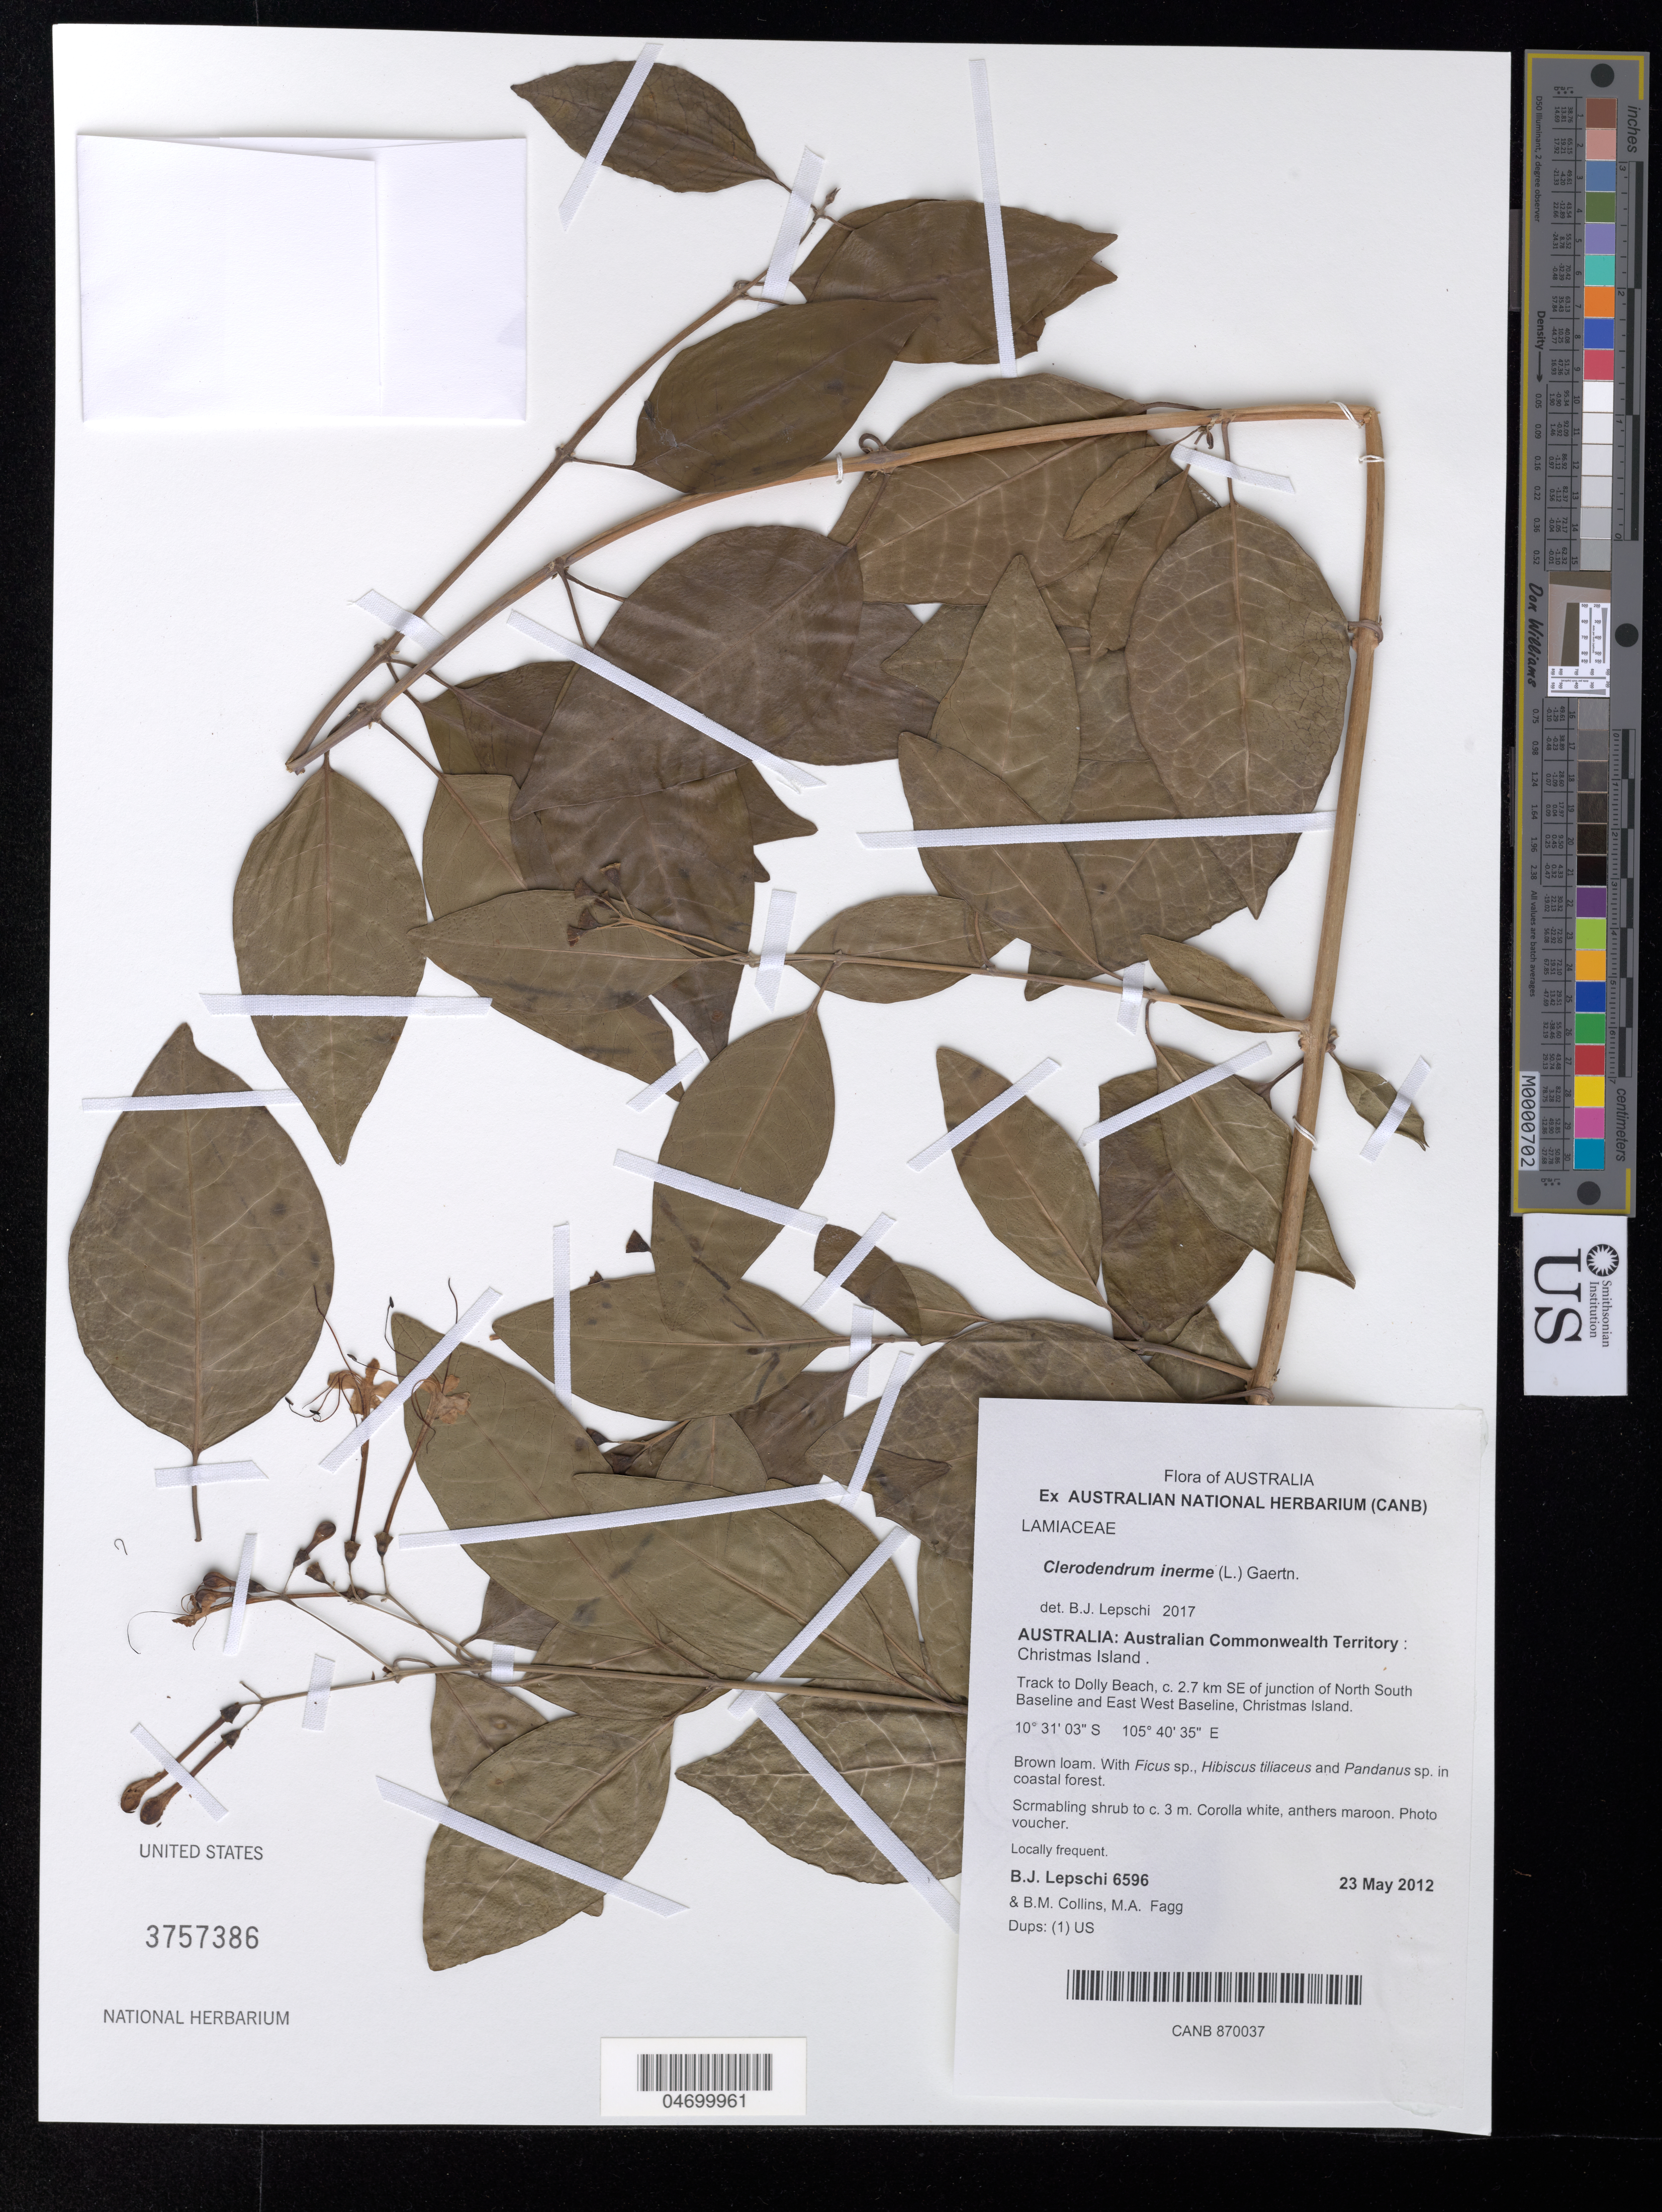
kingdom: Plantae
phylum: Tracheophyta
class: Magnoliopsida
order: Lamiales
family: Lamiaceae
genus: Clerodendrum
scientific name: Clerodendrum inerme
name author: (L.) Gaertn.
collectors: B. Lepschi, B. Collins & M. Fagg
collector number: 6596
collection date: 2012-05-23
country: Australia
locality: Australian Commonwealth Territory: Christmas Island. Track to Dolly Beach, c. 2.7 km SE of junction of North South Baseline and East West Baseline, Christmas Island.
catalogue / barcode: US 3757386